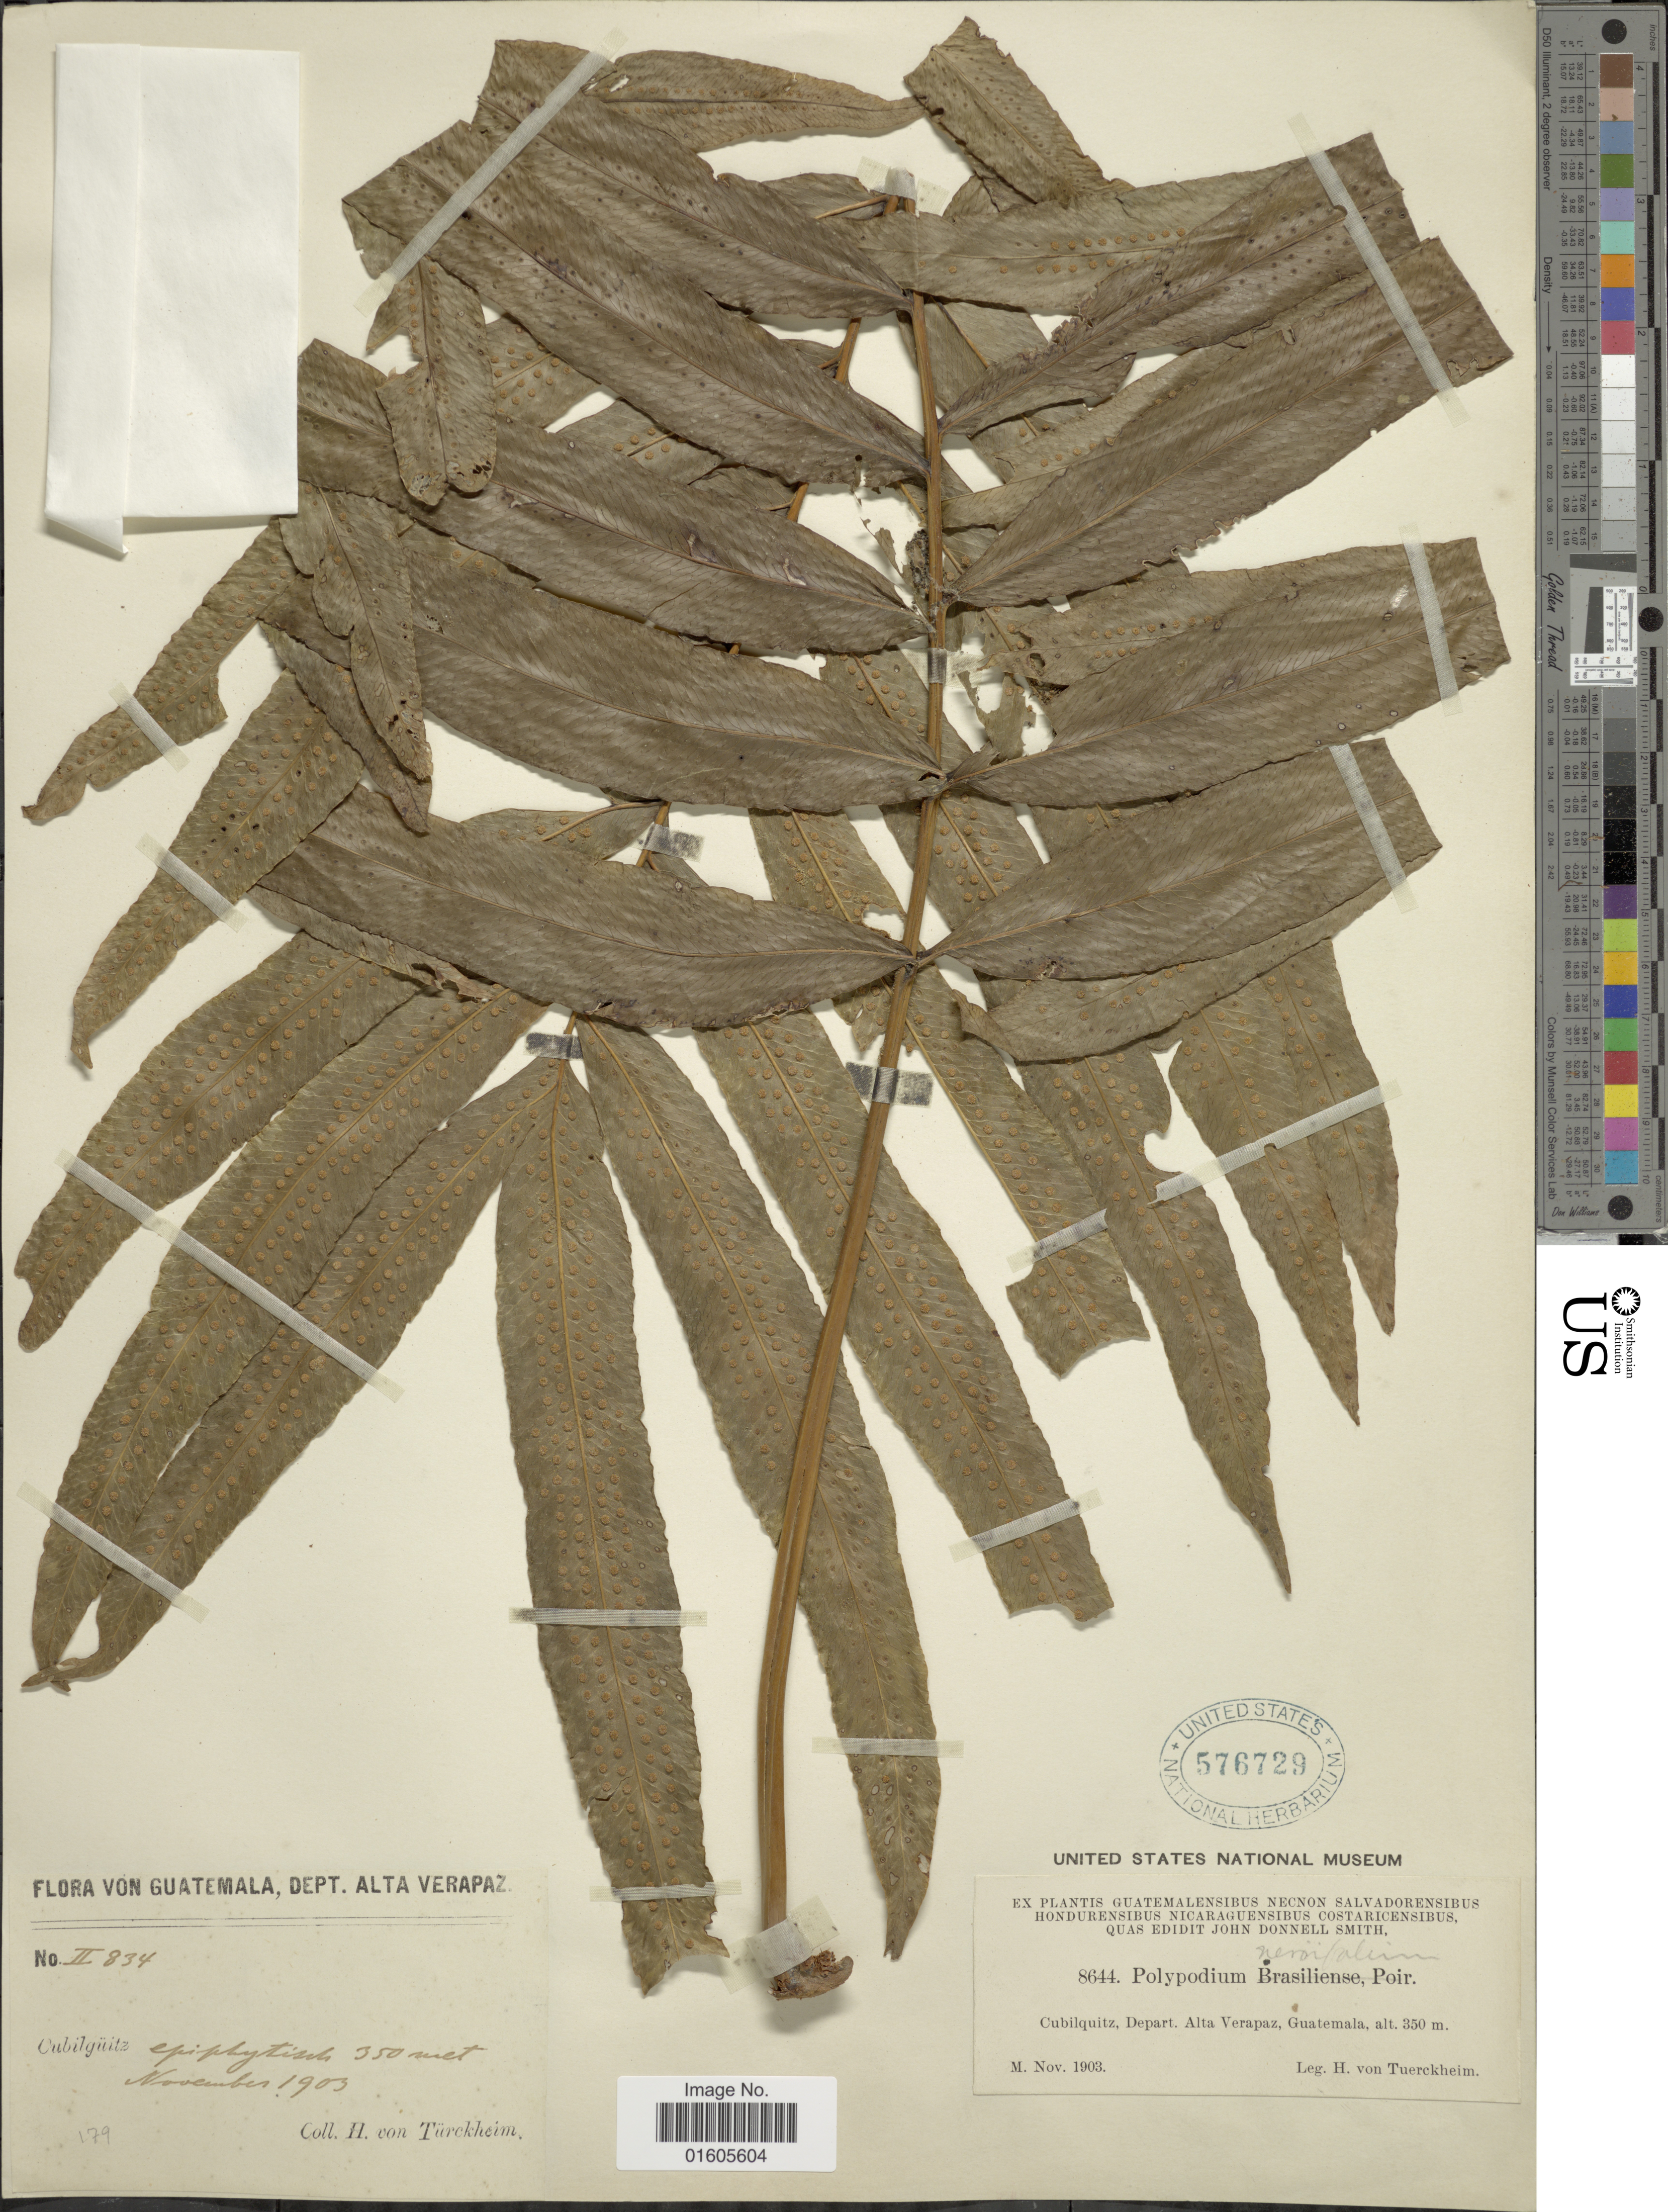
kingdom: Plantae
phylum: Tracheophyta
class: Polypodiopsida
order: Polypodiales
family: Polypodiaceae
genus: Serpocaulon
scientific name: Serpocaulon triseriale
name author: (Sw.) A.R. Sm.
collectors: H. von Türckheim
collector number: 8644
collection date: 1903-11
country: Guatemala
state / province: Alta Verapaz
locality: Cubilquitz, Depart. Alta Verapaz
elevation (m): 350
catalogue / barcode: US 576729